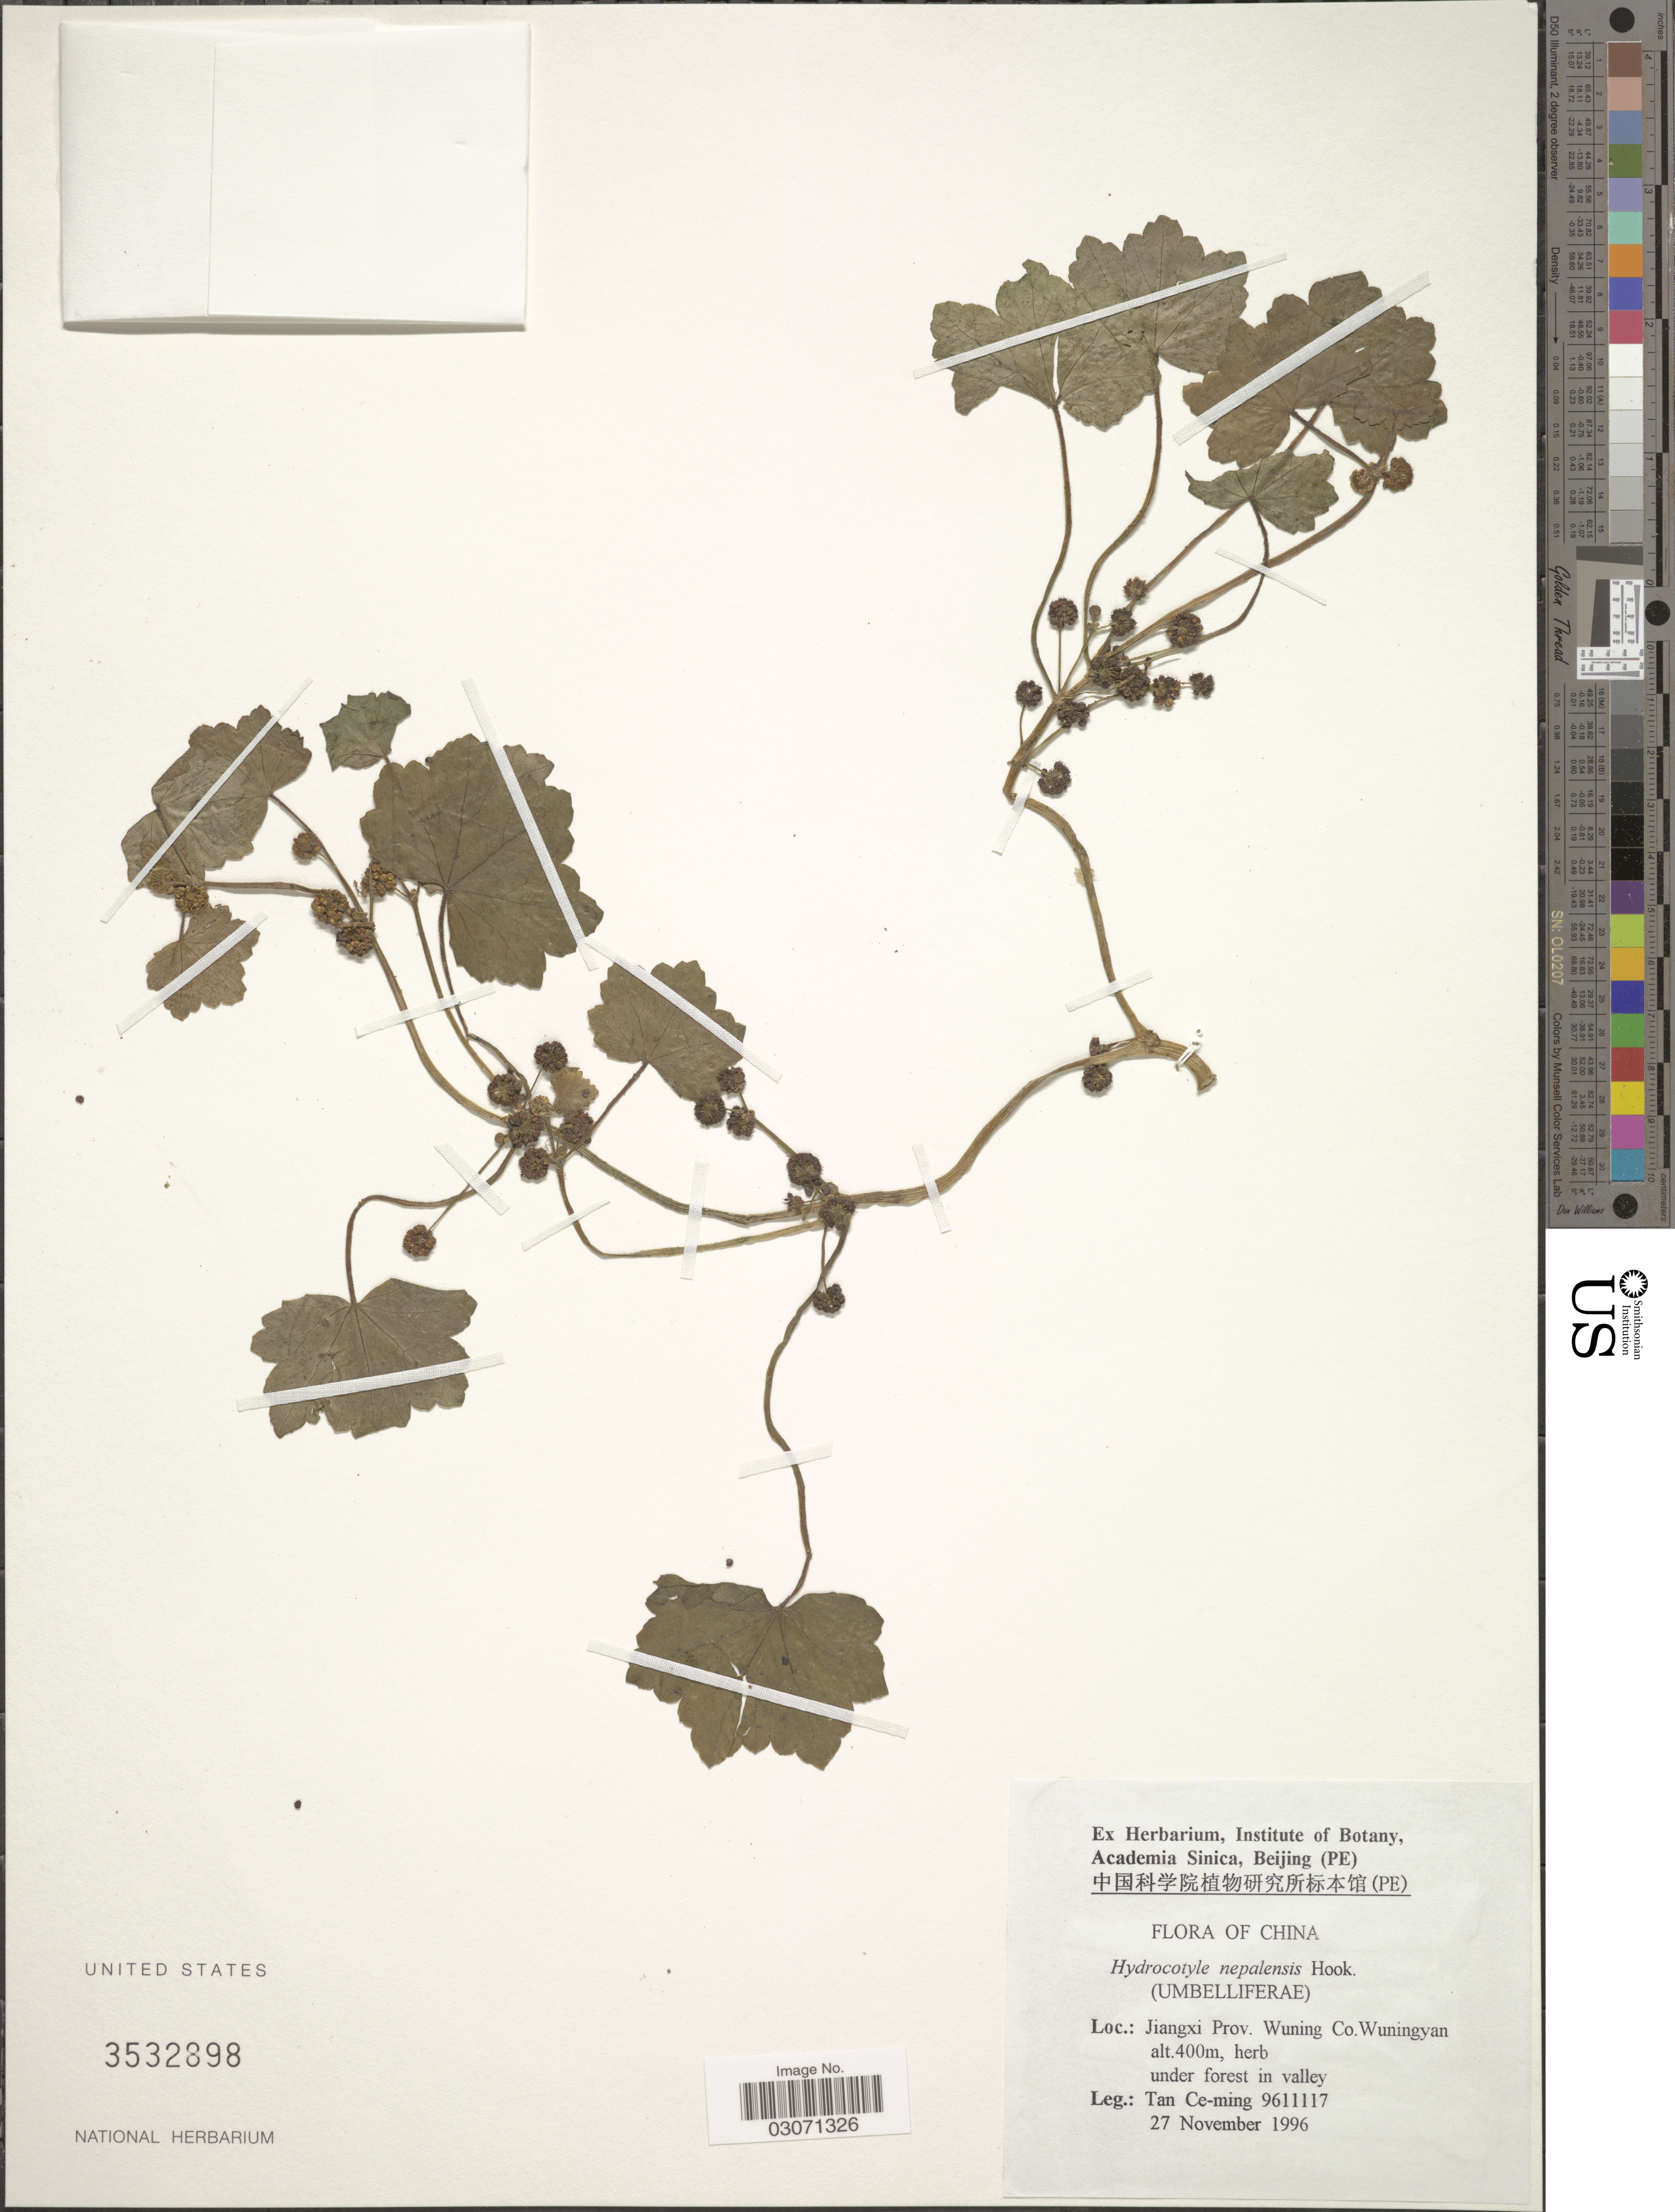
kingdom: Plantae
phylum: Tracheophyta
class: Magnoliopsida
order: Apiales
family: Araliaceae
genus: Hydrocotyle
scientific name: Hydrocotyle nepalensis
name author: Hook.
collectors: Tan Ce-Ming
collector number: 9611117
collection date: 1996-11-27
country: China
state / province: Jiangxi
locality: Wuning Co. Wuningyan.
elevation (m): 400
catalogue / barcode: US 3532898